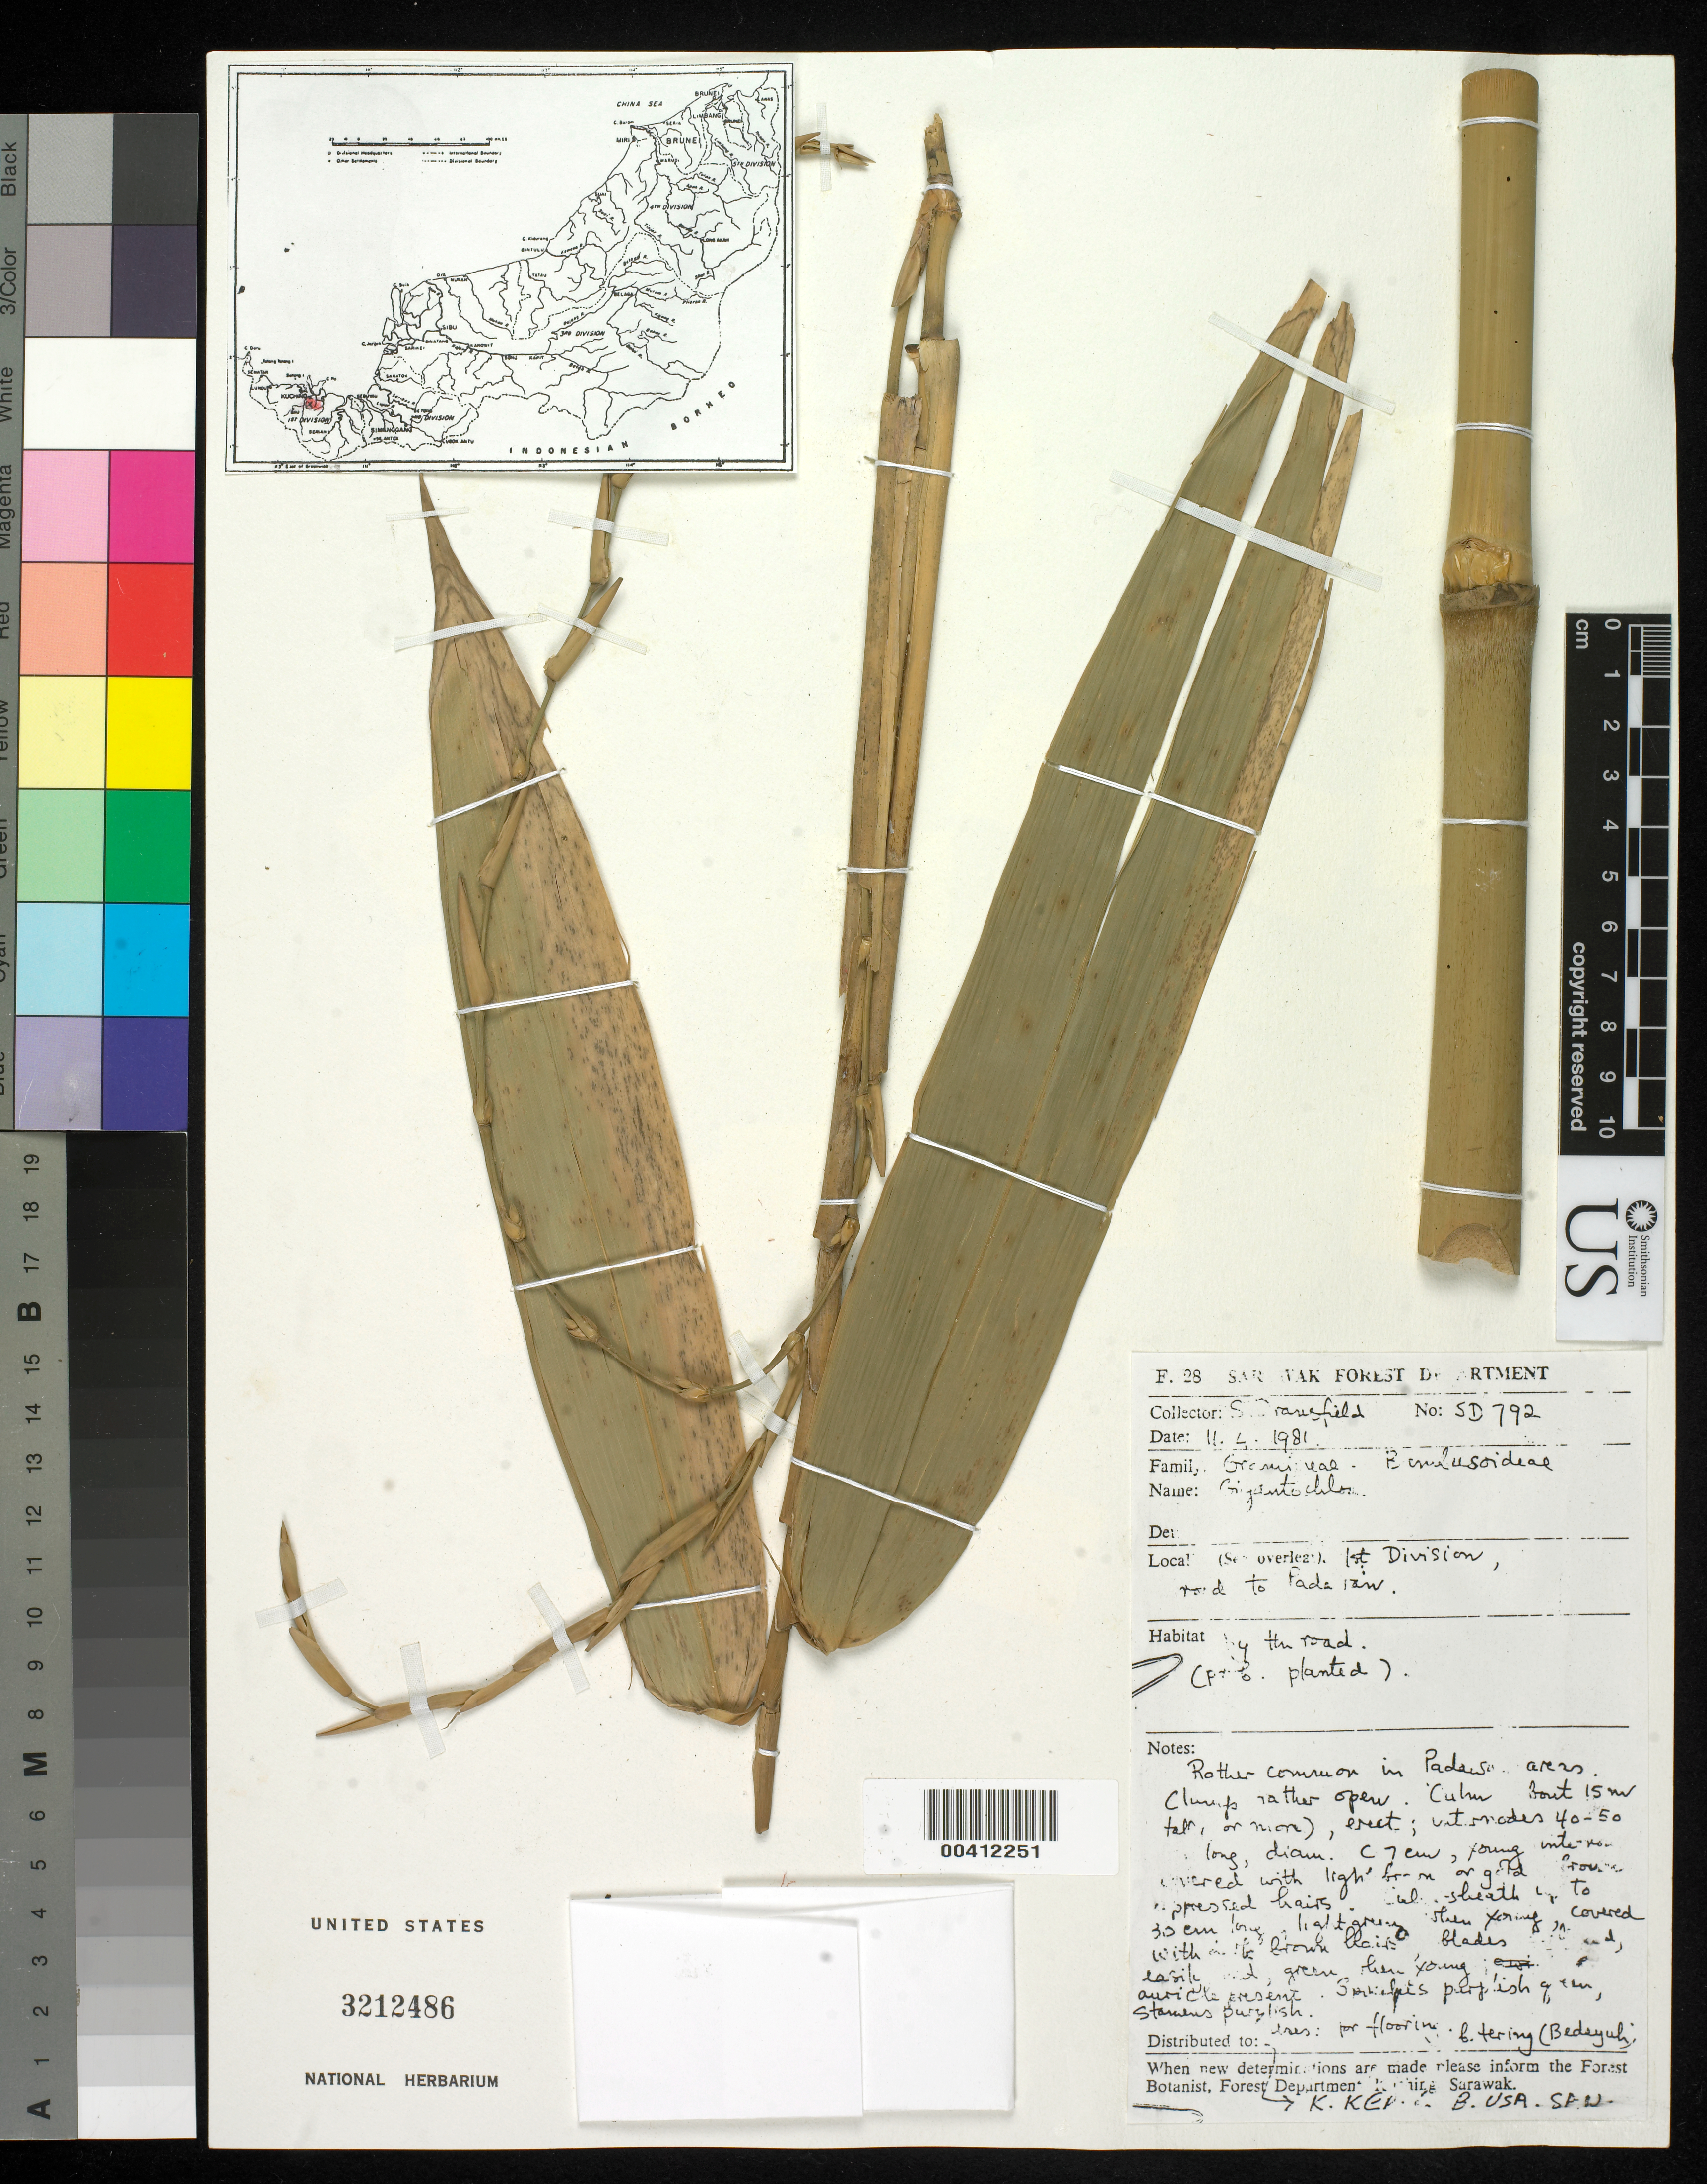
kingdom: Plantae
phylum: Tracheophyta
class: Liliopsida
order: Poales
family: Poaceae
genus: Gigantochloa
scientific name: Gigantochloa sp.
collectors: S. Dransfield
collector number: Sd792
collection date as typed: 11 Apr 1981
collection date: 1981-04-11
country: Malaysia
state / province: Sarawak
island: Borneo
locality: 1st division, rd to padawan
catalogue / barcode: US 3212486